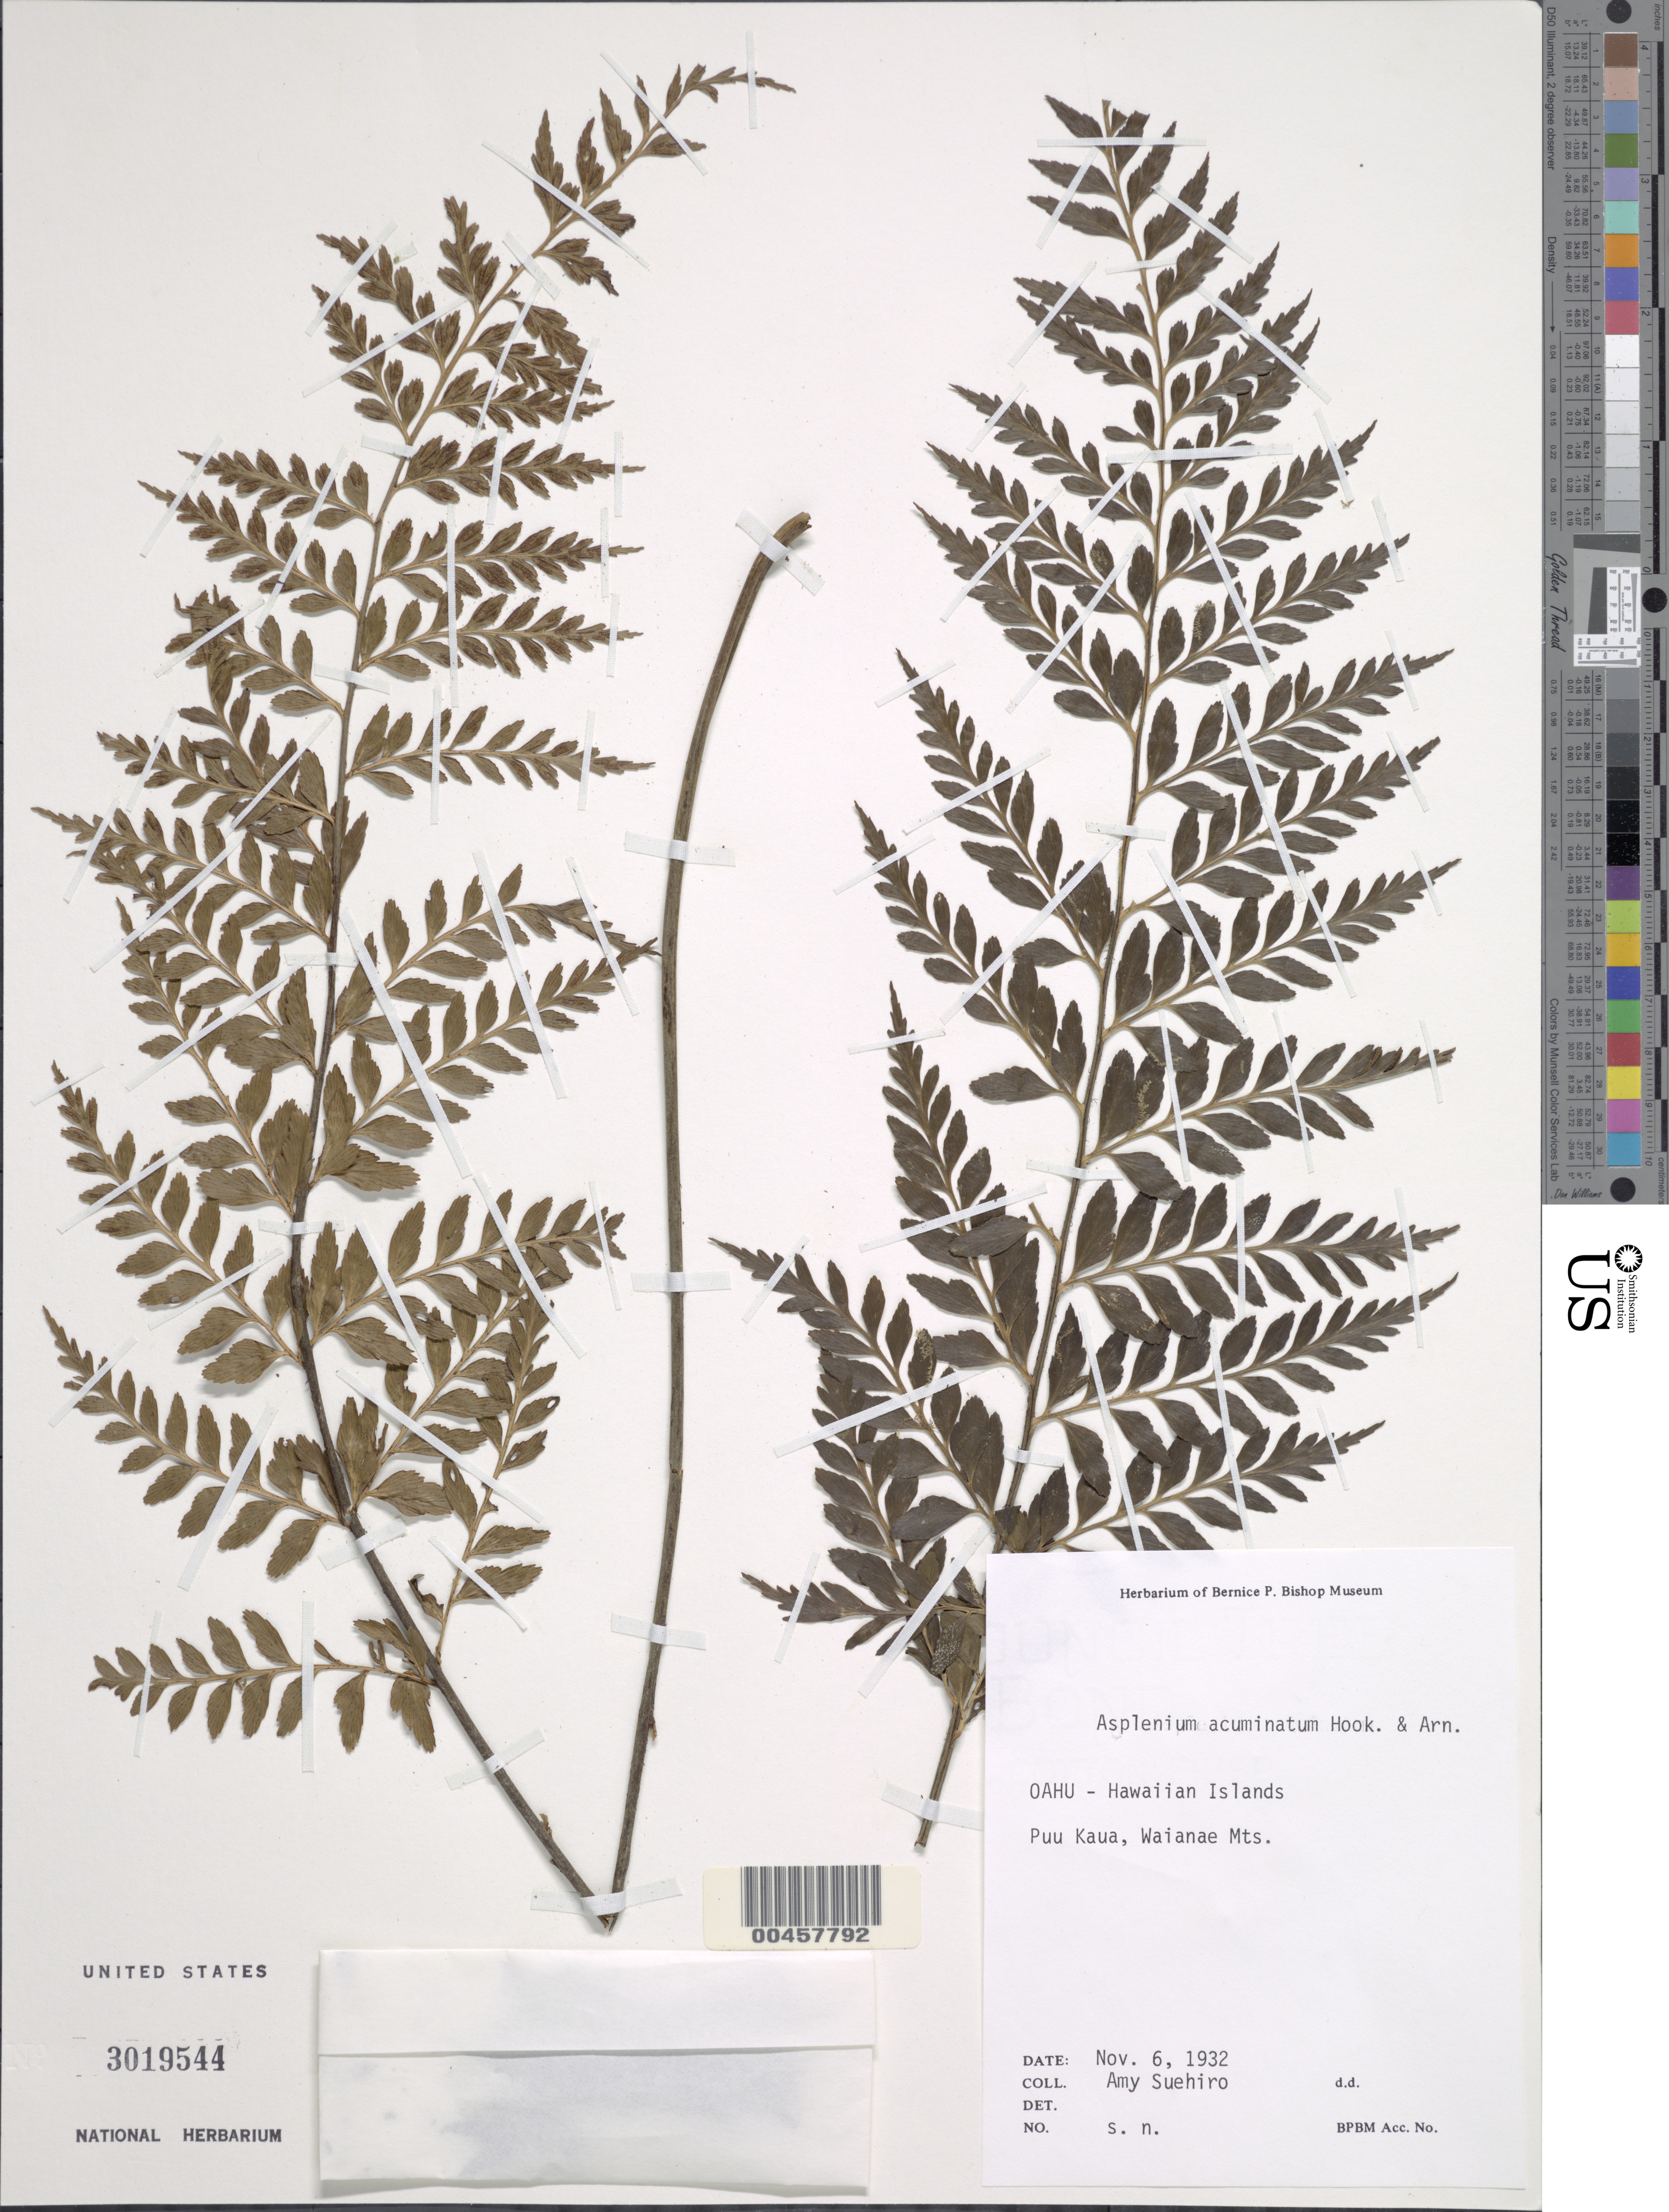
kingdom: Plantae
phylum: Tracheophyta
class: Polypodiopsida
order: Polypodiales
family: Aspleniaceae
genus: Asplenium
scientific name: Asplenium acuminatum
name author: Hook. & Arn.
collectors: A. Suehiro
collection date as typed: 6 Nov 1932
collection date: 1932-11-06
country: United States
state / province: Hawaii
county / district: Honolulu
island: Oahu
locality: Oahu - Hawaiian Islands, Puu Kaua, Waianae Mts.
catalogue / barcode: US 3019544